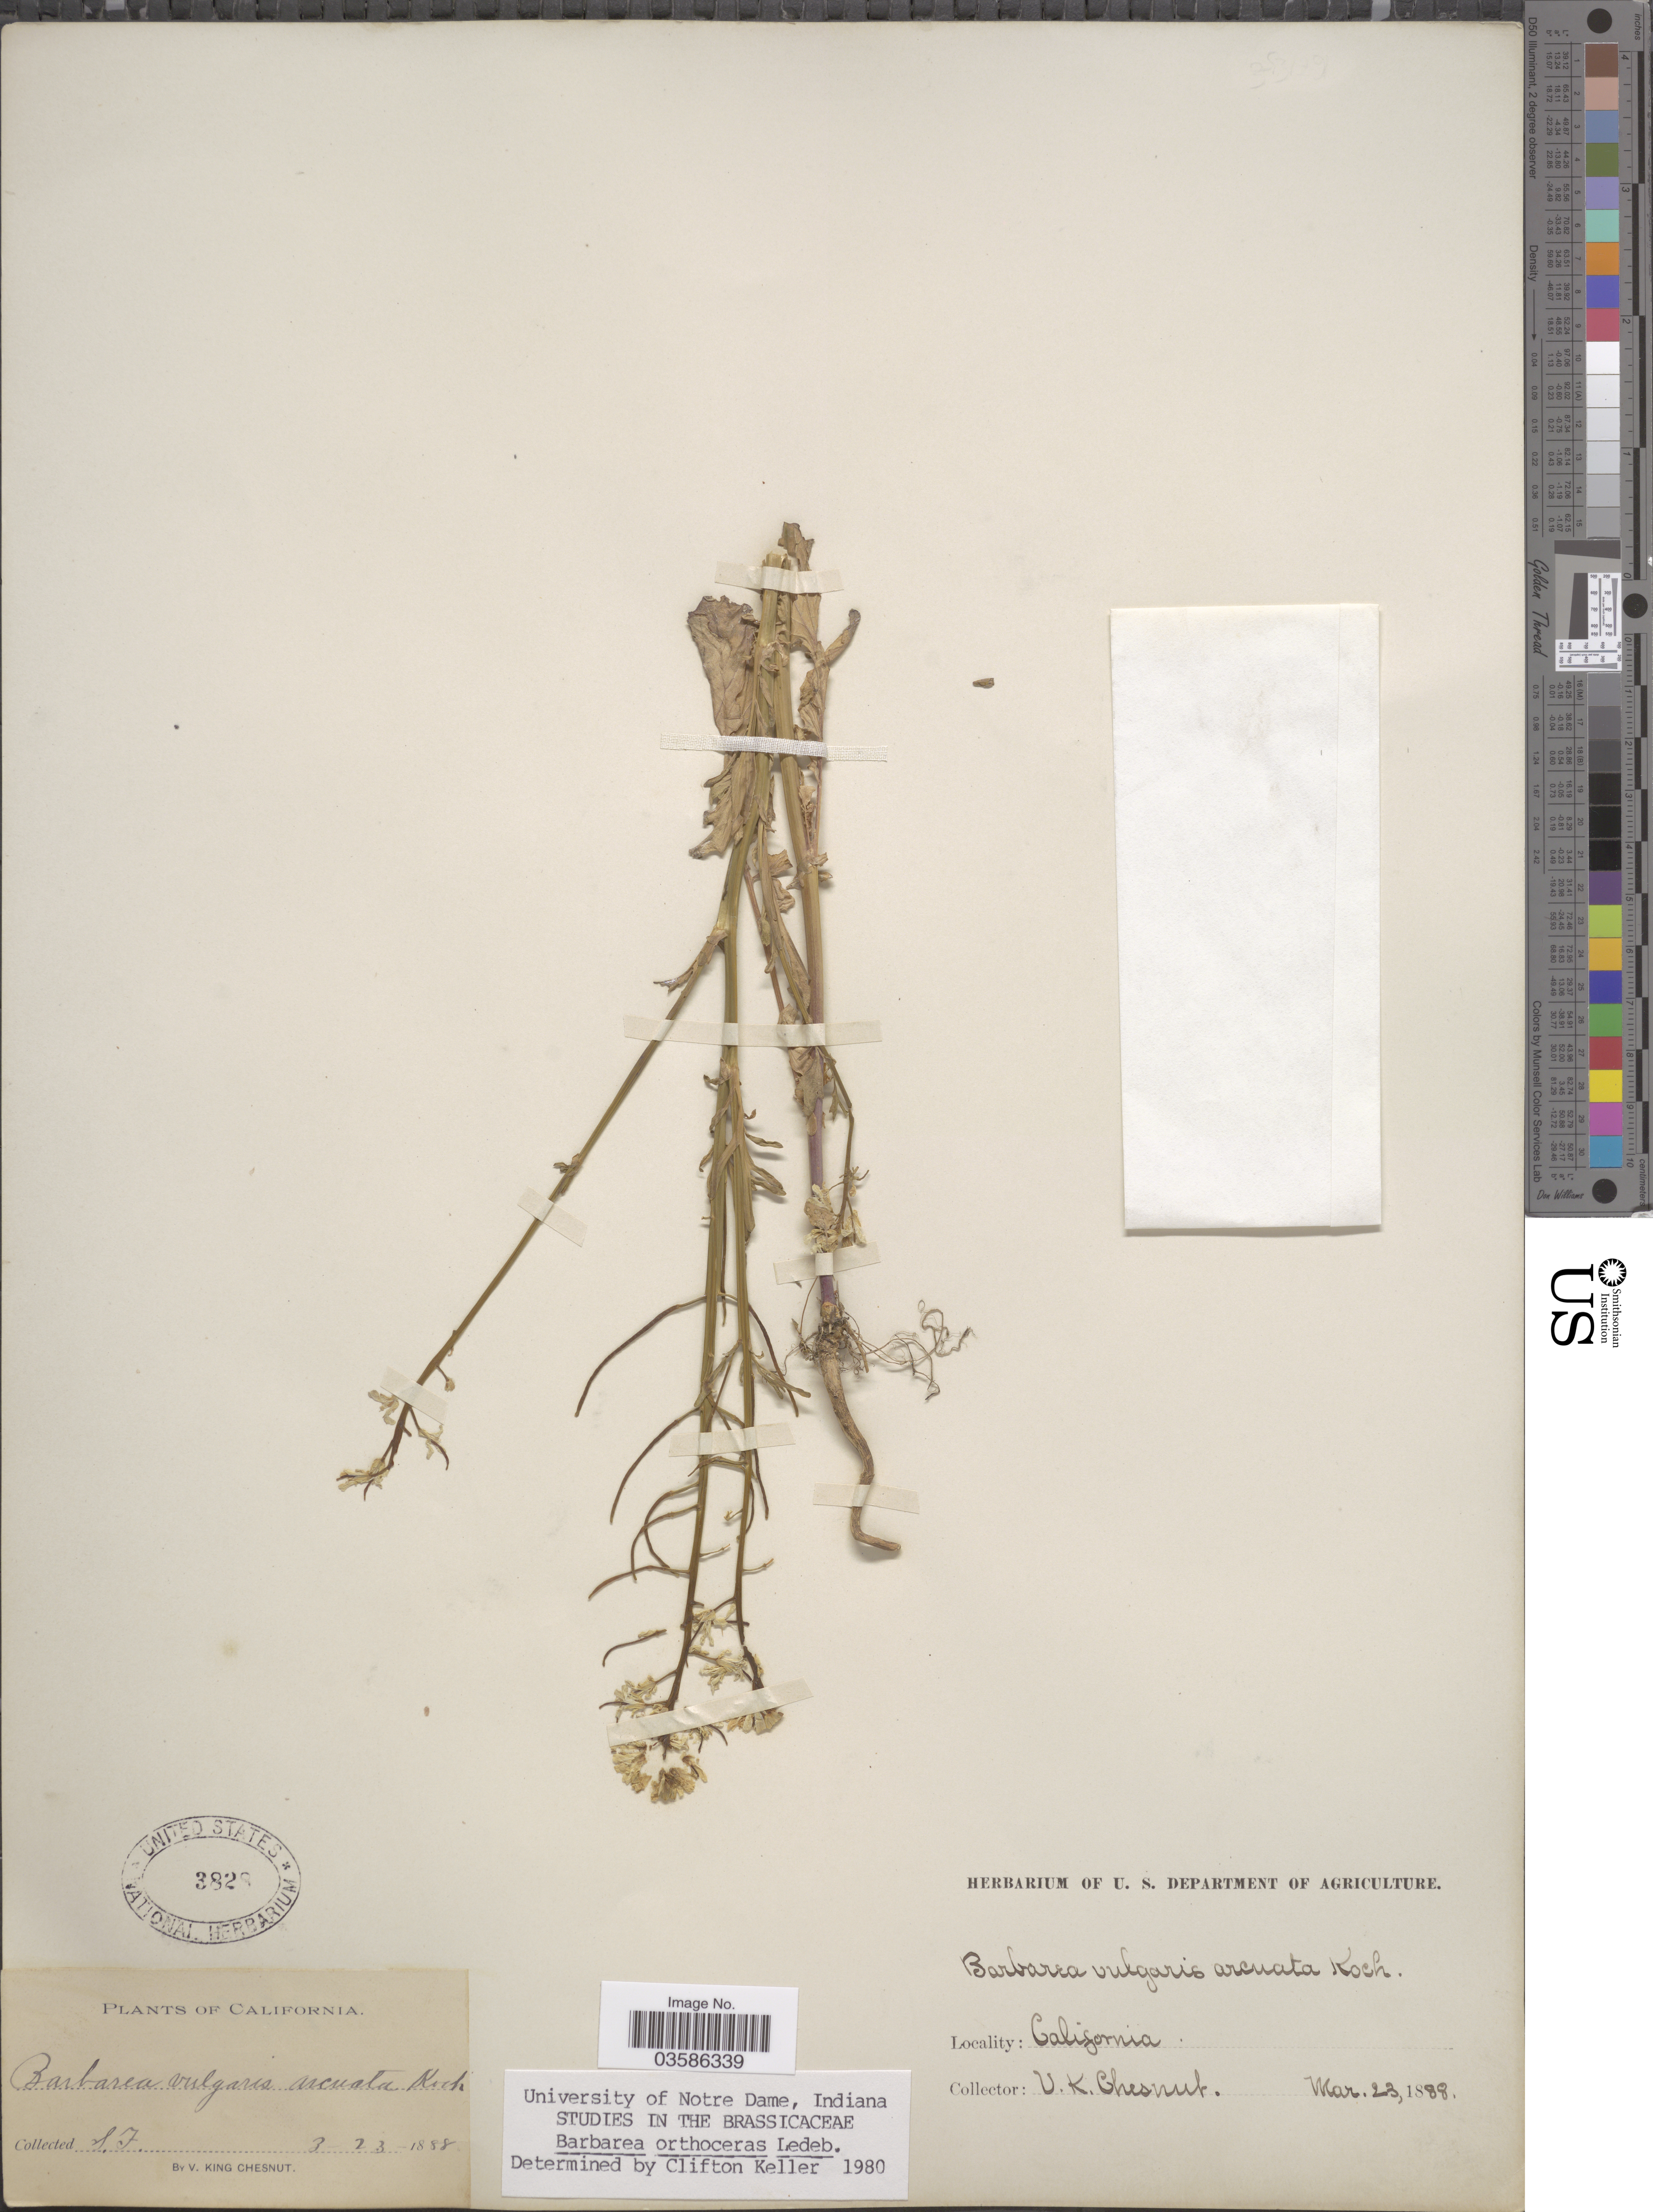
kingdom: Plantae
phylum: Tracheophyta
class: Magnoliopsida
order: Brassicales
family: Brassicaceae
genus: Barbarea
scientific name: Barbarea orthoceras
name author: Ledeb.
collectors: V. Chesnut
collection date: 1888-03-23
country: United States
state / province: California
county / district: San Francisco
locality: S. F.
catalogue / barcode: US 3828